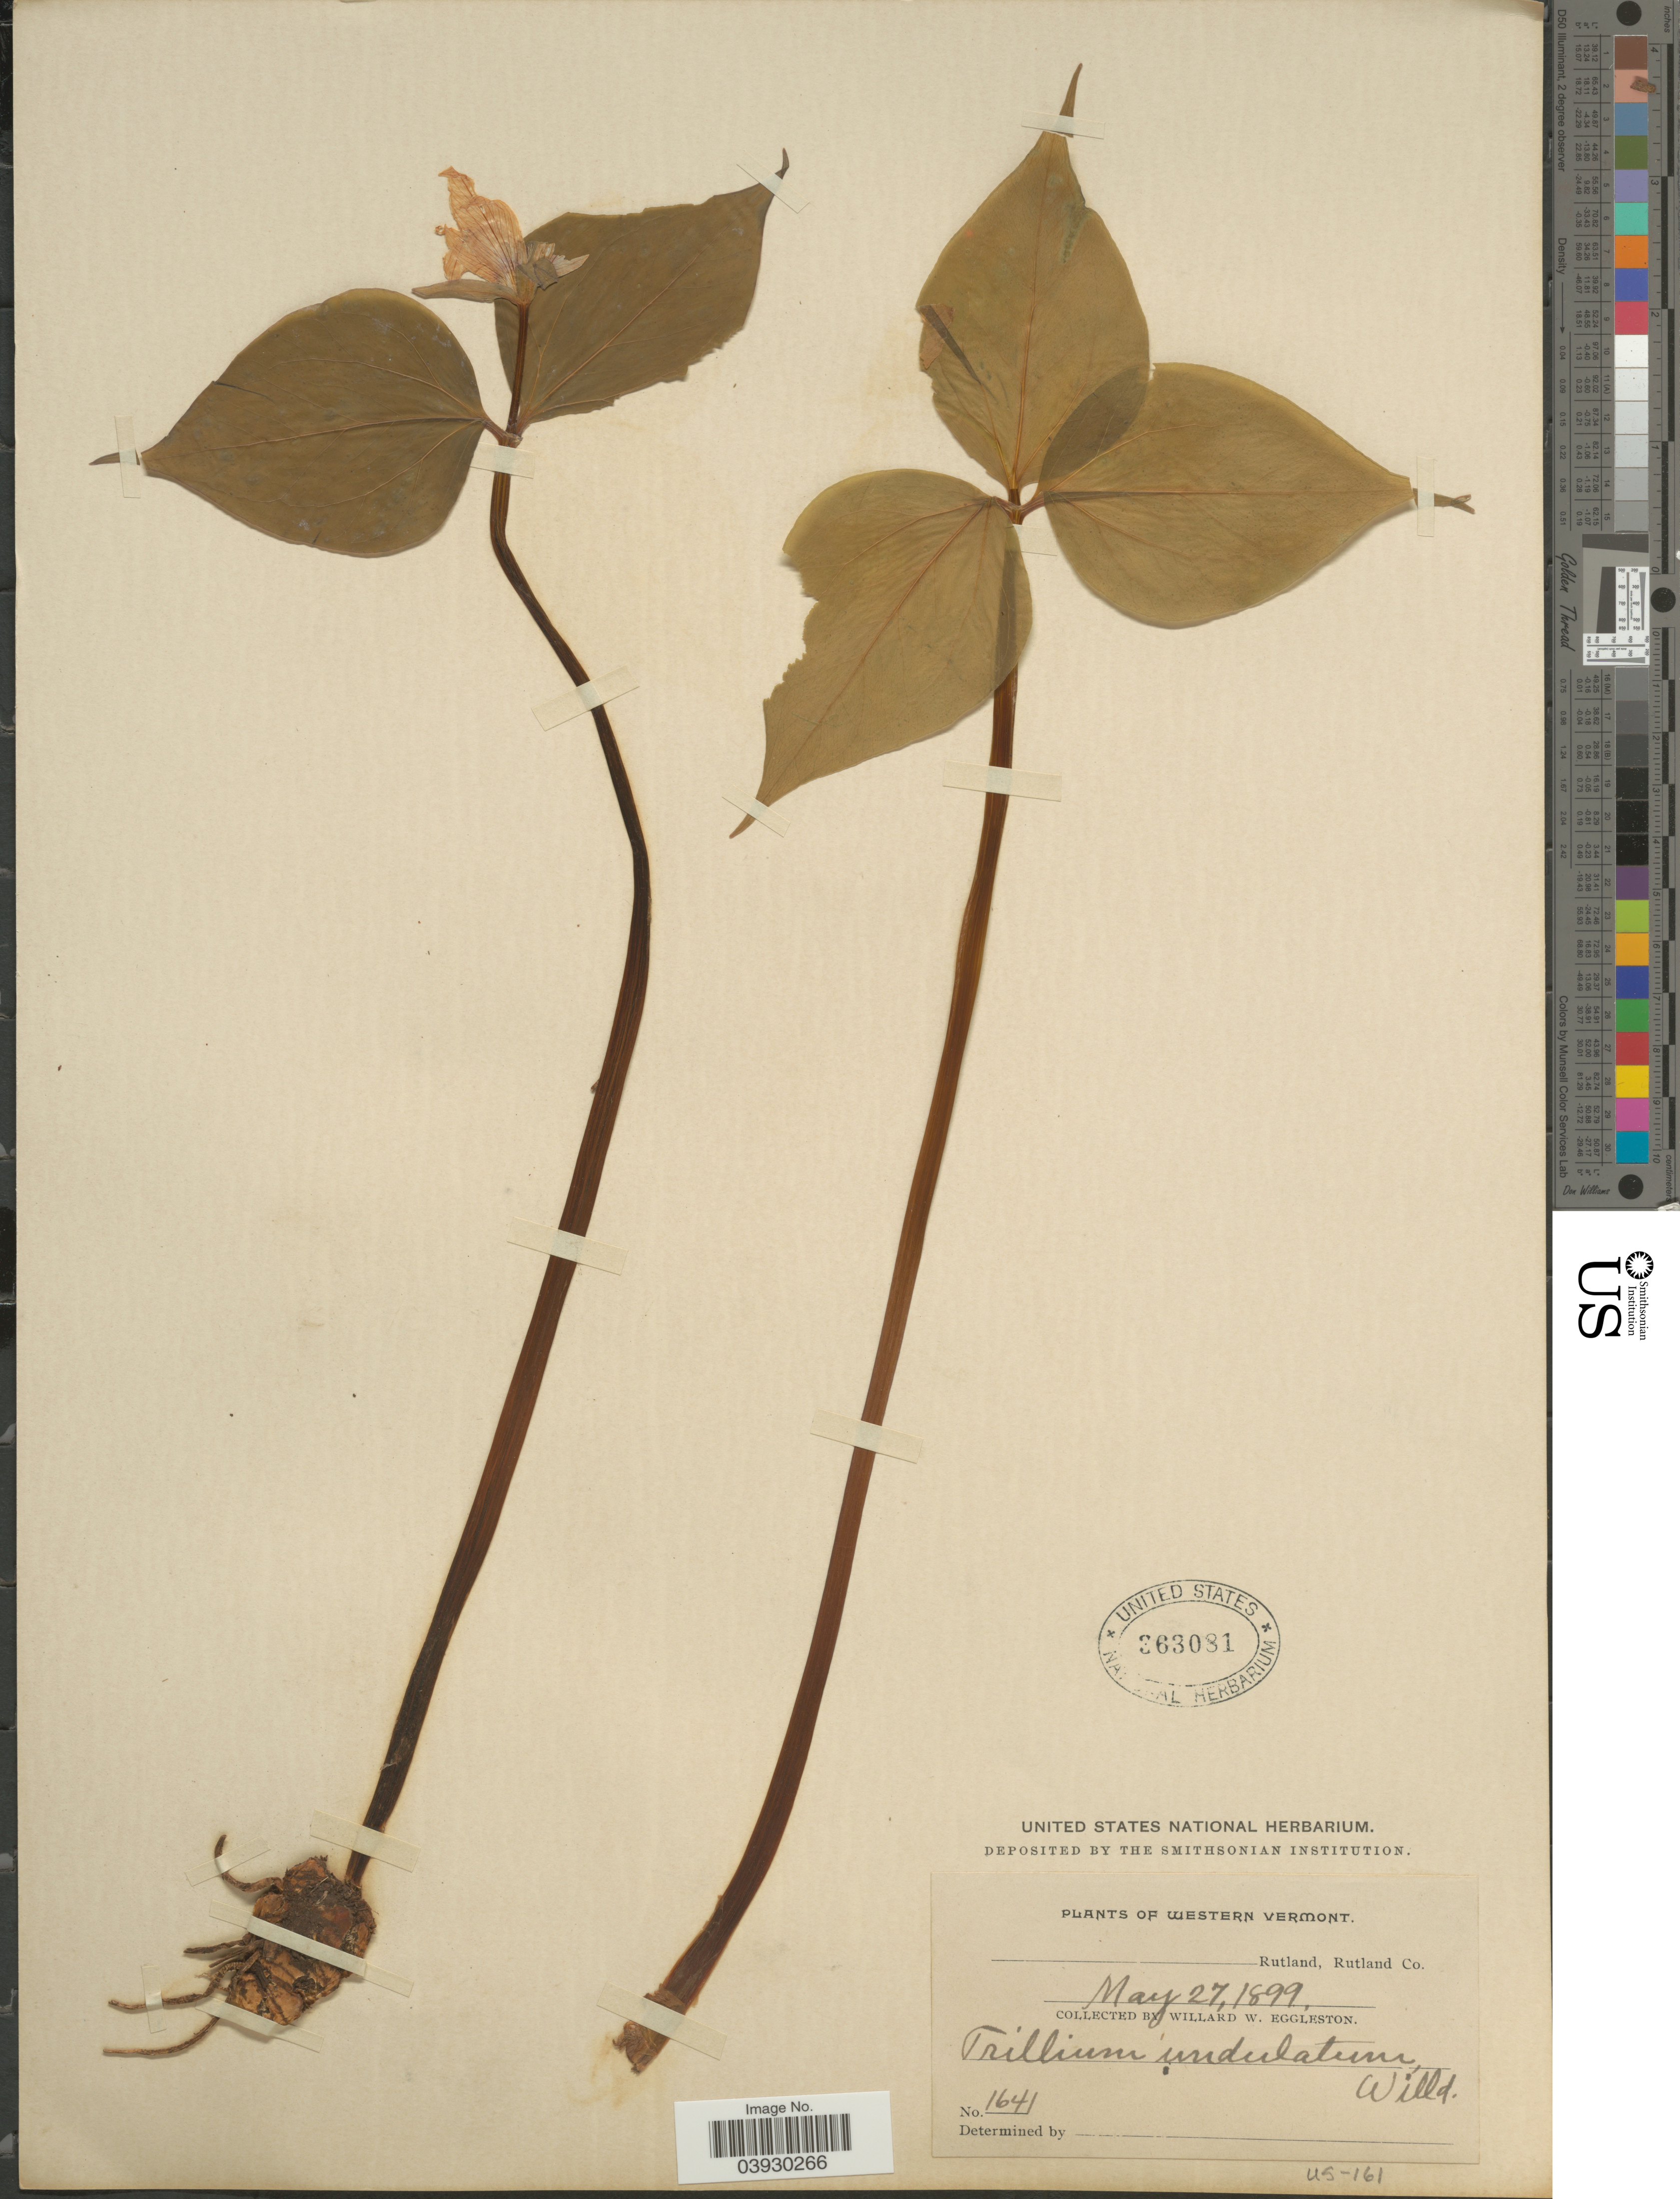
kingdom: Plantae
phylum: Tracheophyta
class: Liliopsida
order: Liliales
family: Melanthiaceae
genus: Trillium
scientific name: Trillium undulatum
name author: Willd.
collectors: W. W. Eggleston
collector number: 1641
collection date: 1899-05-27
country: United States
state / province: Vermont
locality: Western Vermont. Rutland, Rutland Co.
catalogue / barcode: US 363081